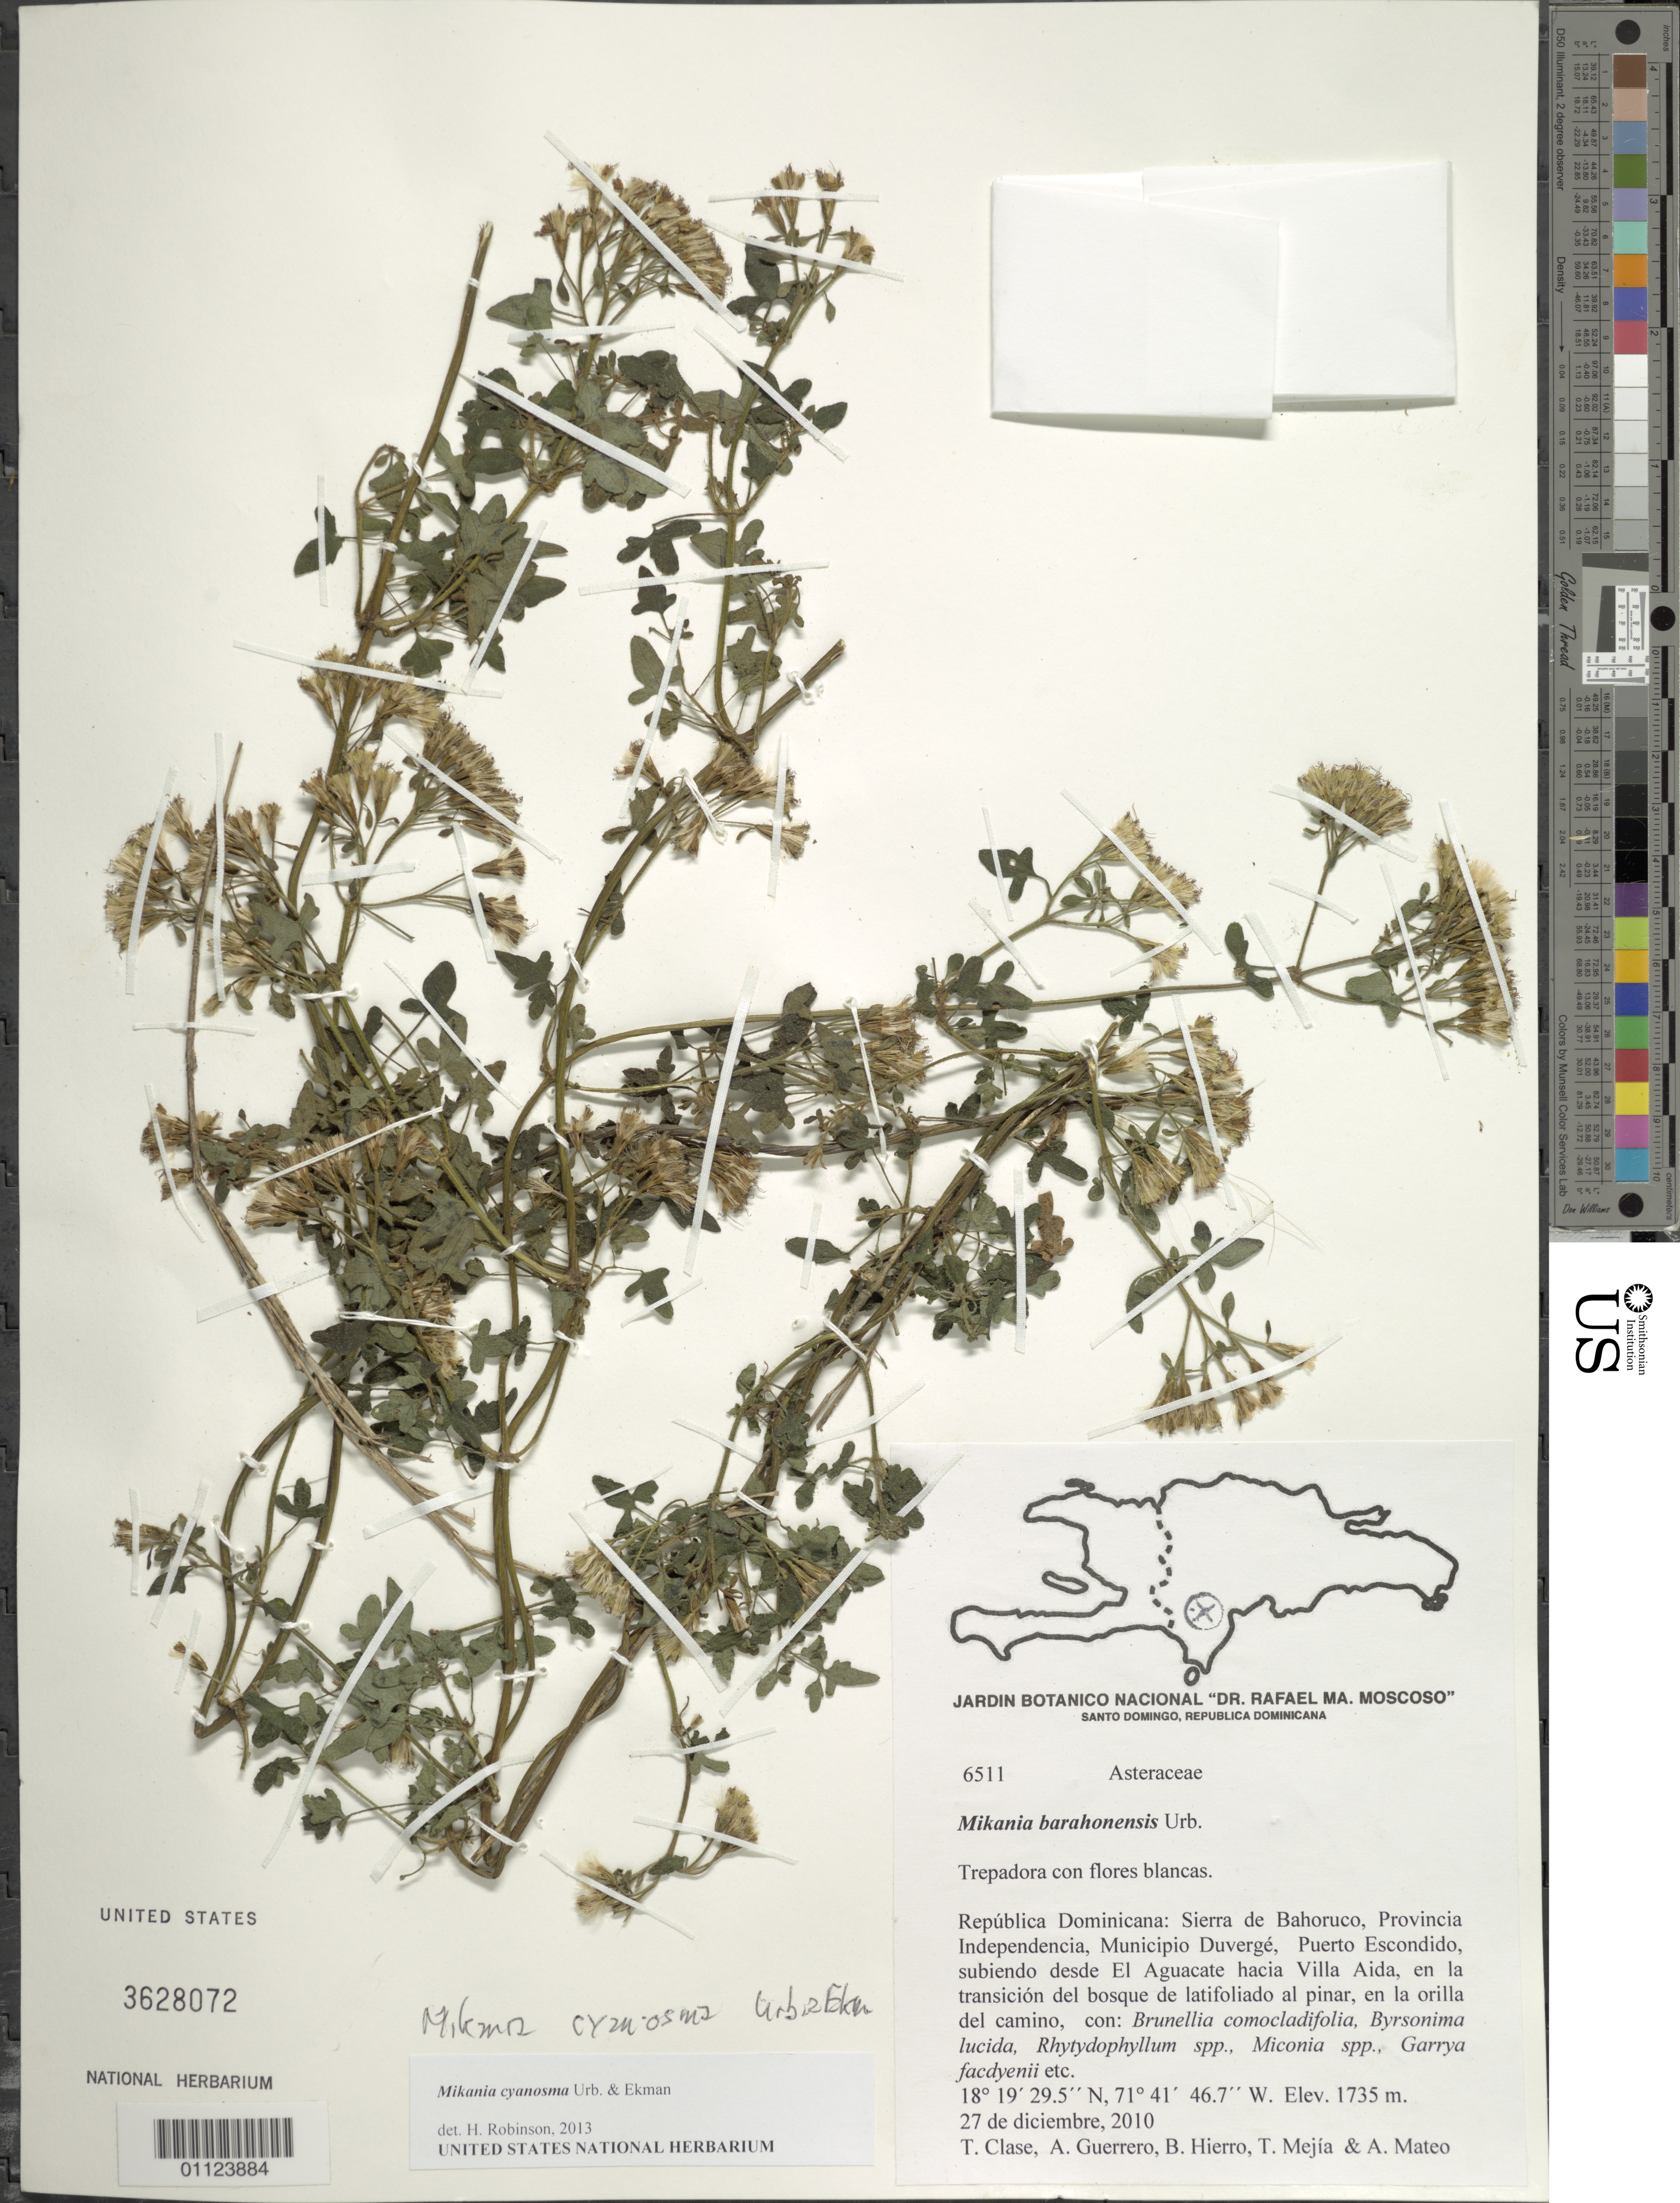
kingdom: Plantae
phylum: Tracheophyta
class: Magnoliopsida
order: Asterales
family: Asteraceae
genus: Mikania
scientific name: Mikania cyanosma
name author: Urb. & Ekman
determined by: Robinson, Harold E., (US)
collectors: T. Clase, A. Guerrero, B. Hierro, T. Mejía & A. Mateo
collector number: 6511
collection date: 2010-12-27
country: Dominican Republic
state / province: Independencia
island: Hispaniola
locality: Sierra de Bahoruco, Municipio Duvergé, Puerto Escondido, subiendo desde El Aguacate hacia Villa Aida.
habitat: En la transición del bosque de latifoliado al pinar, en la orilla del camino, con: Brunellia comocladifolia, Byrsonima lucida, Rhytydophyllum spp., Miconia spp., Garrya facdyenii, etc.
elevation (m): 1735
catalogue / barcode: US 3628072